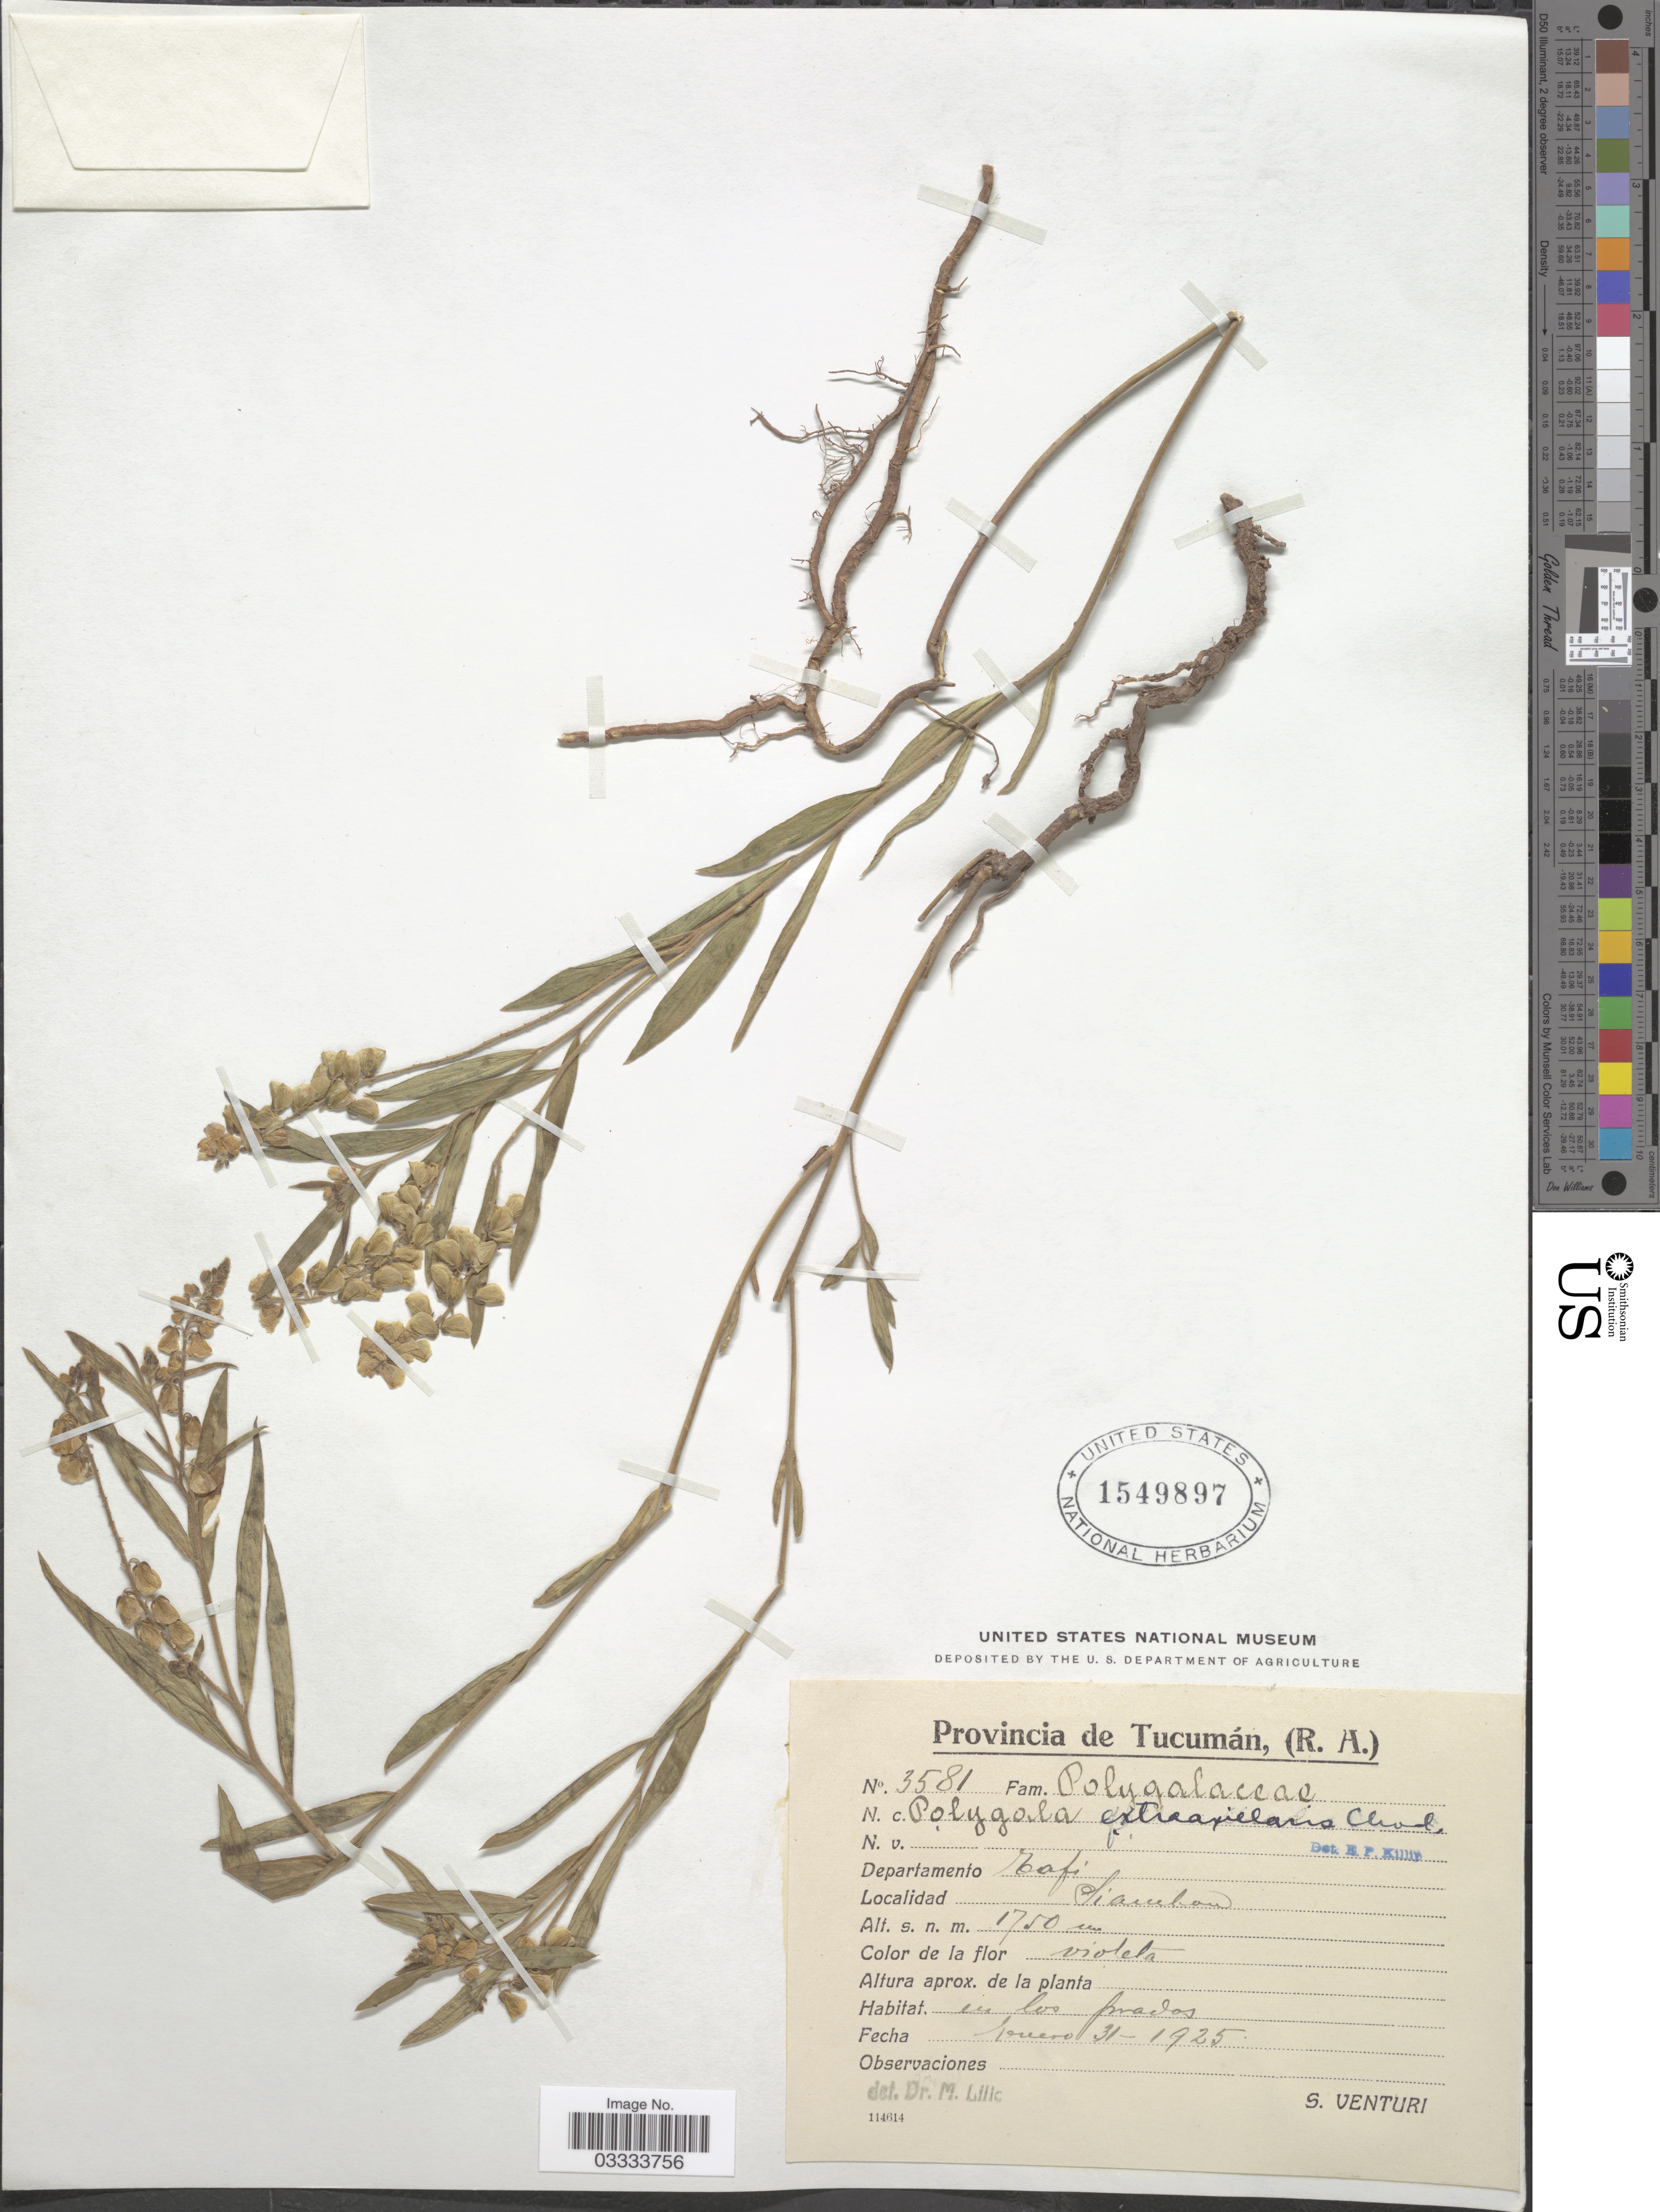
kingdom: Plantae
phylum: Tracheophyta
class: Magnoliopsida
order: Fabales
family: Polygalaceae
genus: Asemeia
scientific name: Asemeia extraaxillaris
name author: (Chodat) J.F.B. Pastore & J.R. Abbott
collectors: S. Venturi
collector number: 3581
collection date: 1925-01-31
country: Argentina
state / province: Tucuman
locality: Departamento Tafi. Siambon.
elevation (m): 1750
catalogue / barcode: US 1549897